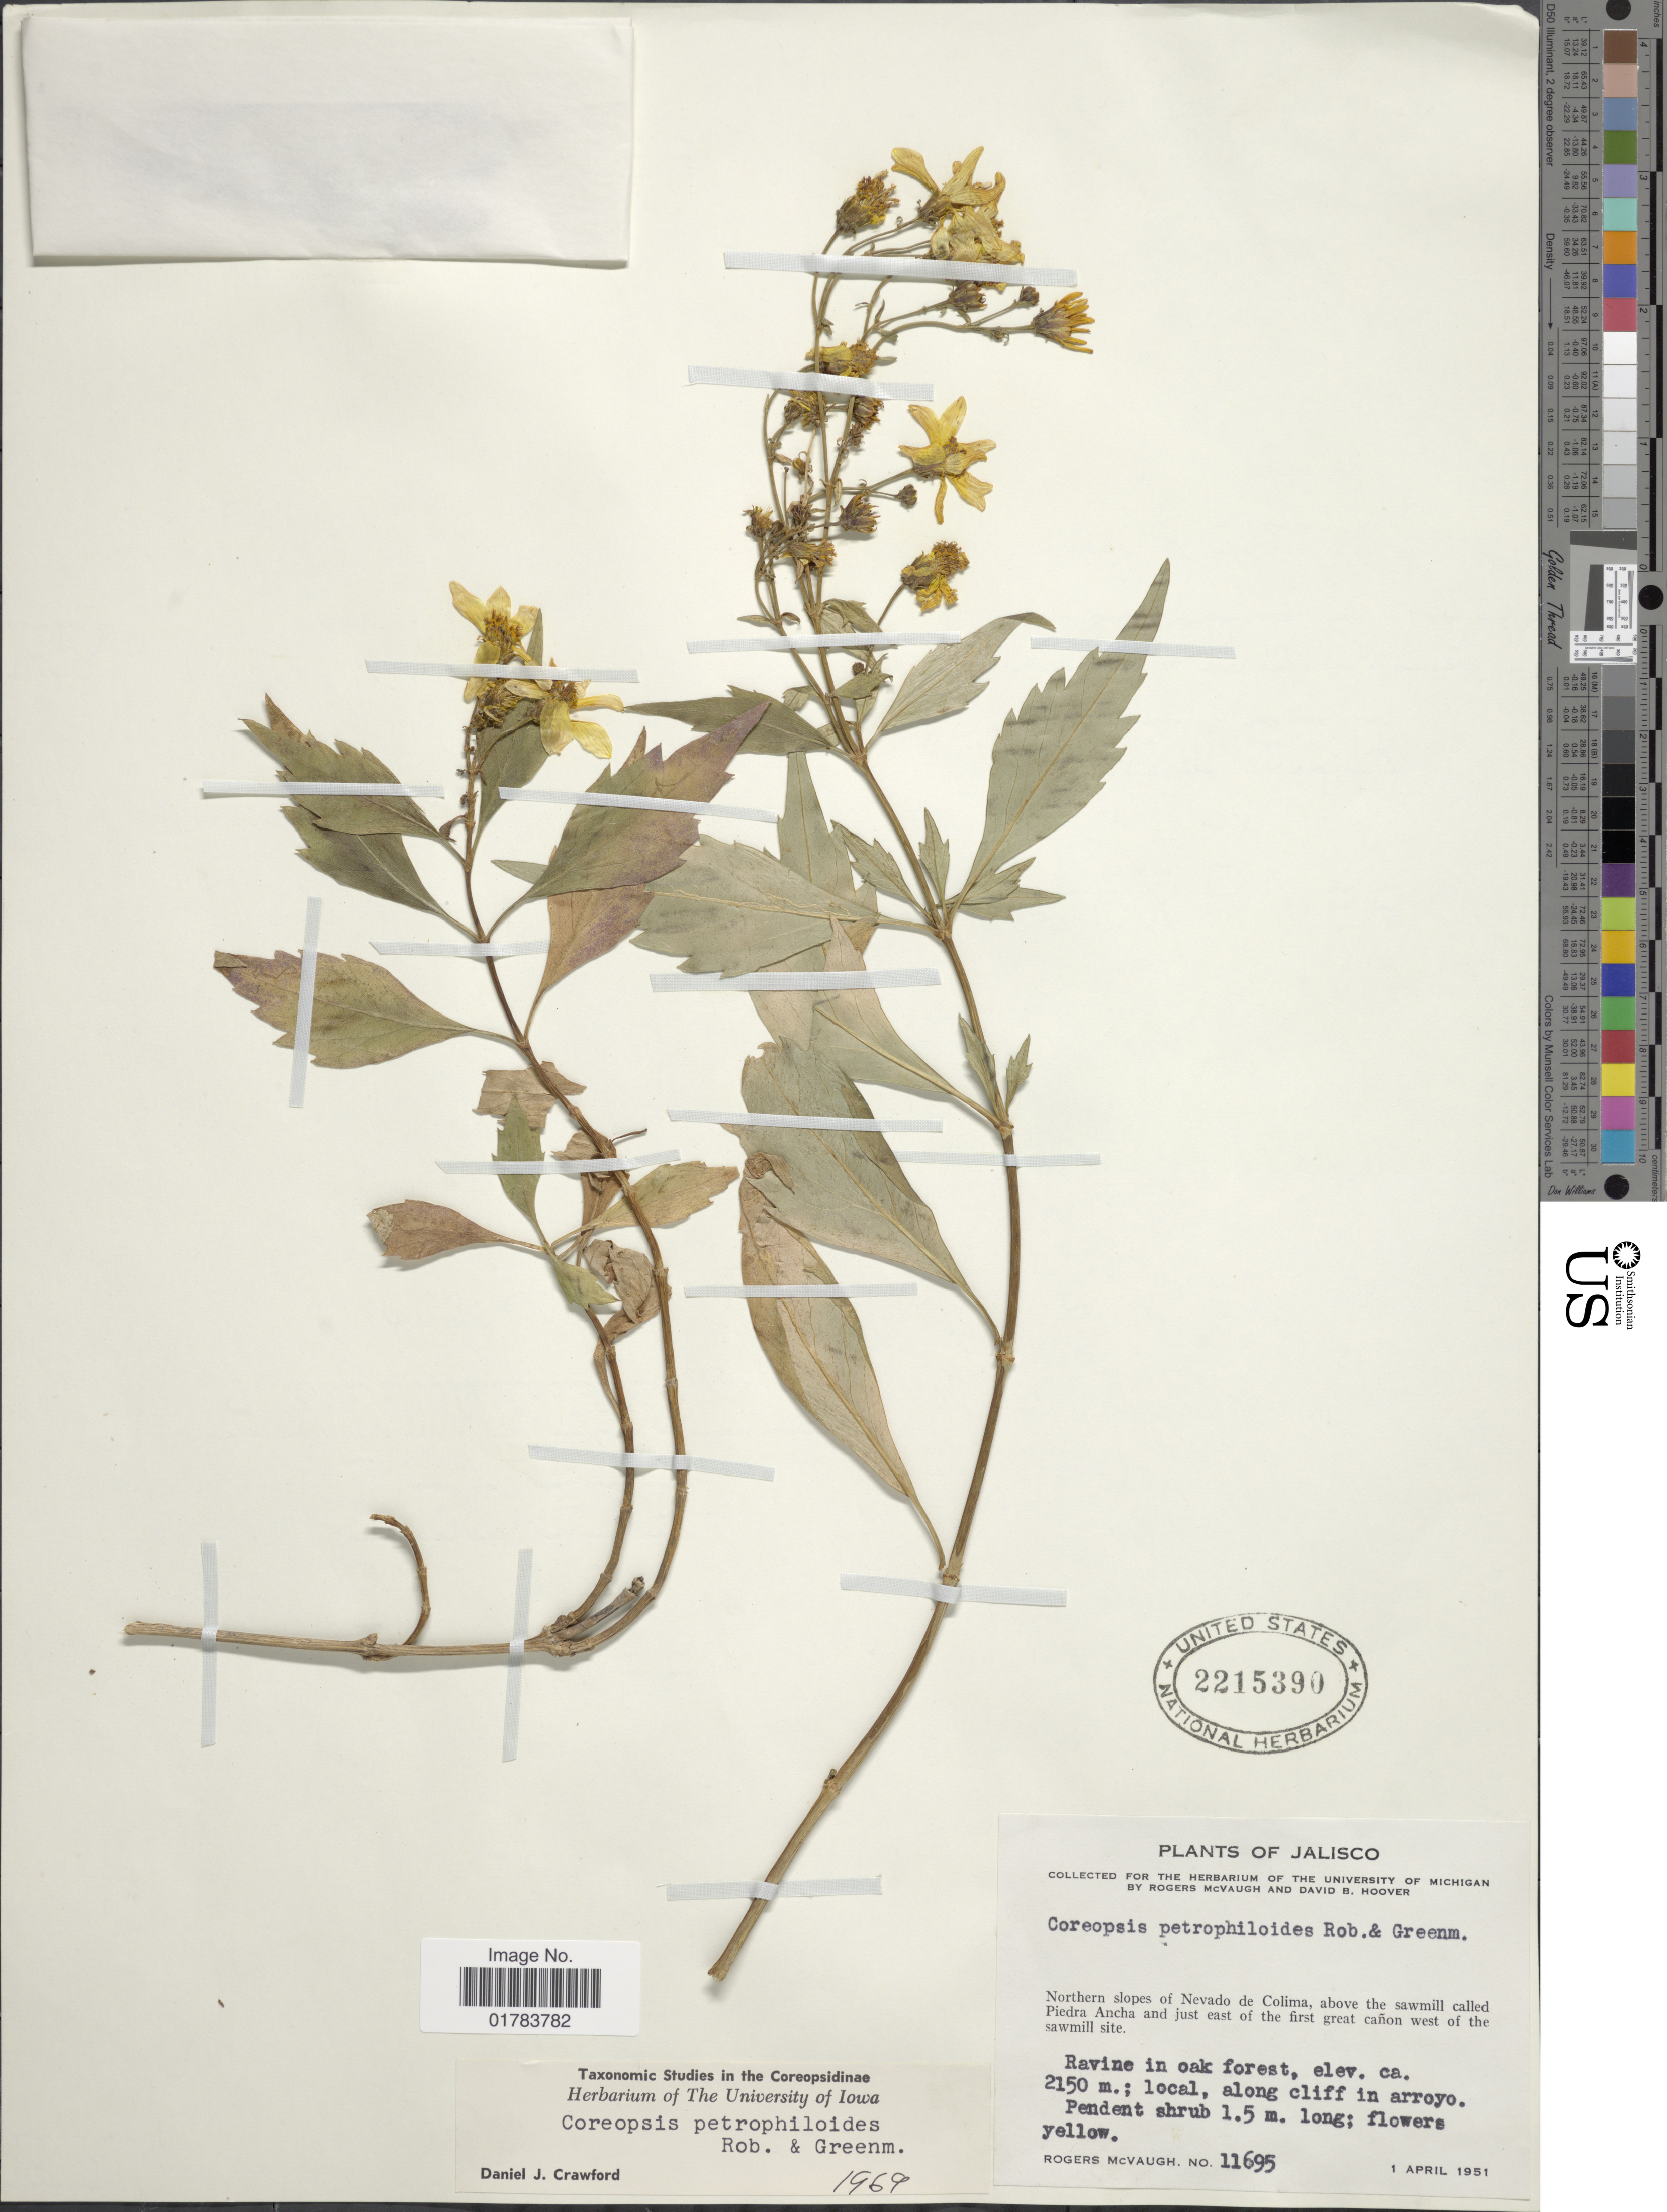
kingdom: Plantae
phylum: Tracheophyta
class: Magnoliopsida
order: Asterales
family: Asteraceae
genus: Coreopsis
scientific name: Coreopsis petrophiloides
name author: B.L. Rob. & Greenm.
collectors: R. McVaugh & D. B. Hoover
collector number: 11695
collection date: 1951-04-01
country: Mexico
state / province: Jalisco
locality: Northern slopes of Nevado de Colima, above the sawmill called Piedra Ancha and just east of the first great canon west of the sawmill site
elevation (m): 2150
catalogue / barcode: US 2215390